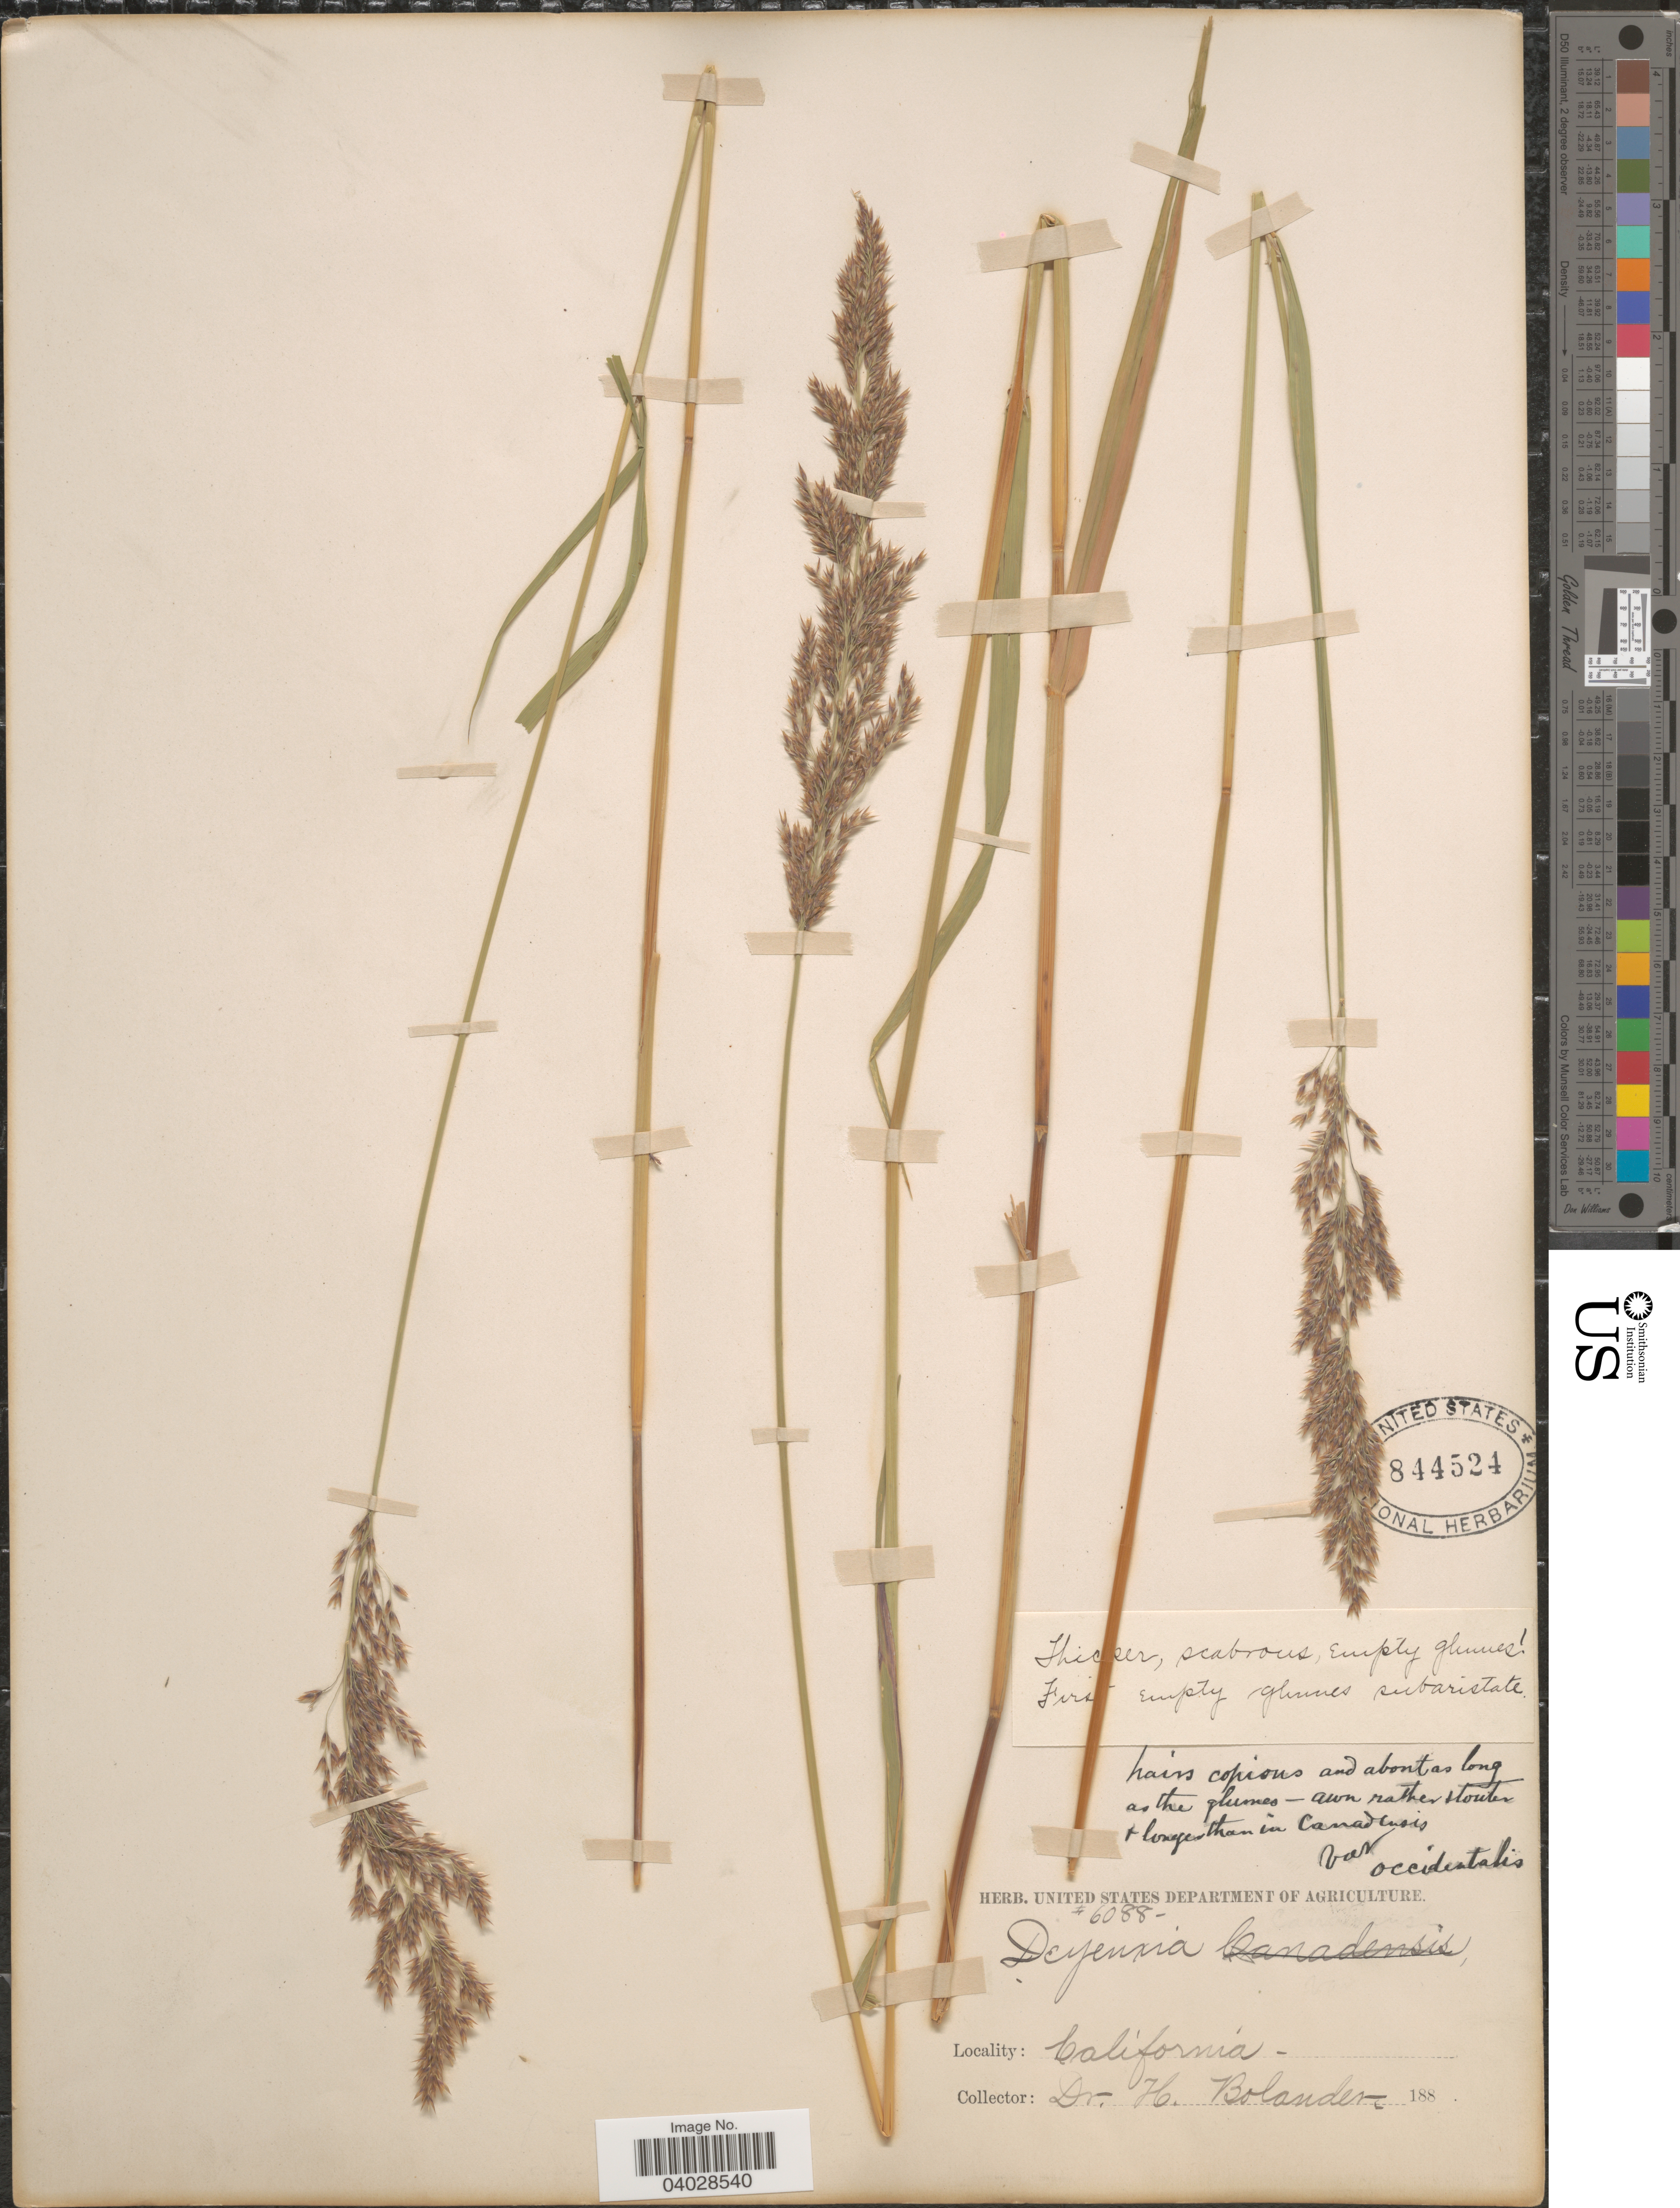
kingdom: Plantae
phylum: Tracheophyta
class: Liliopsida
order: Poales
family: Poaceae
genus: Calamagrostis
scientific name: Calamagrostis canadensis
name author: (Michx.) P. Beauv.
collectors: H. Bolander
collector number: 6088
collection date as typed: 188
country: United States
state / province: California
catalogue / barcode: US 844524